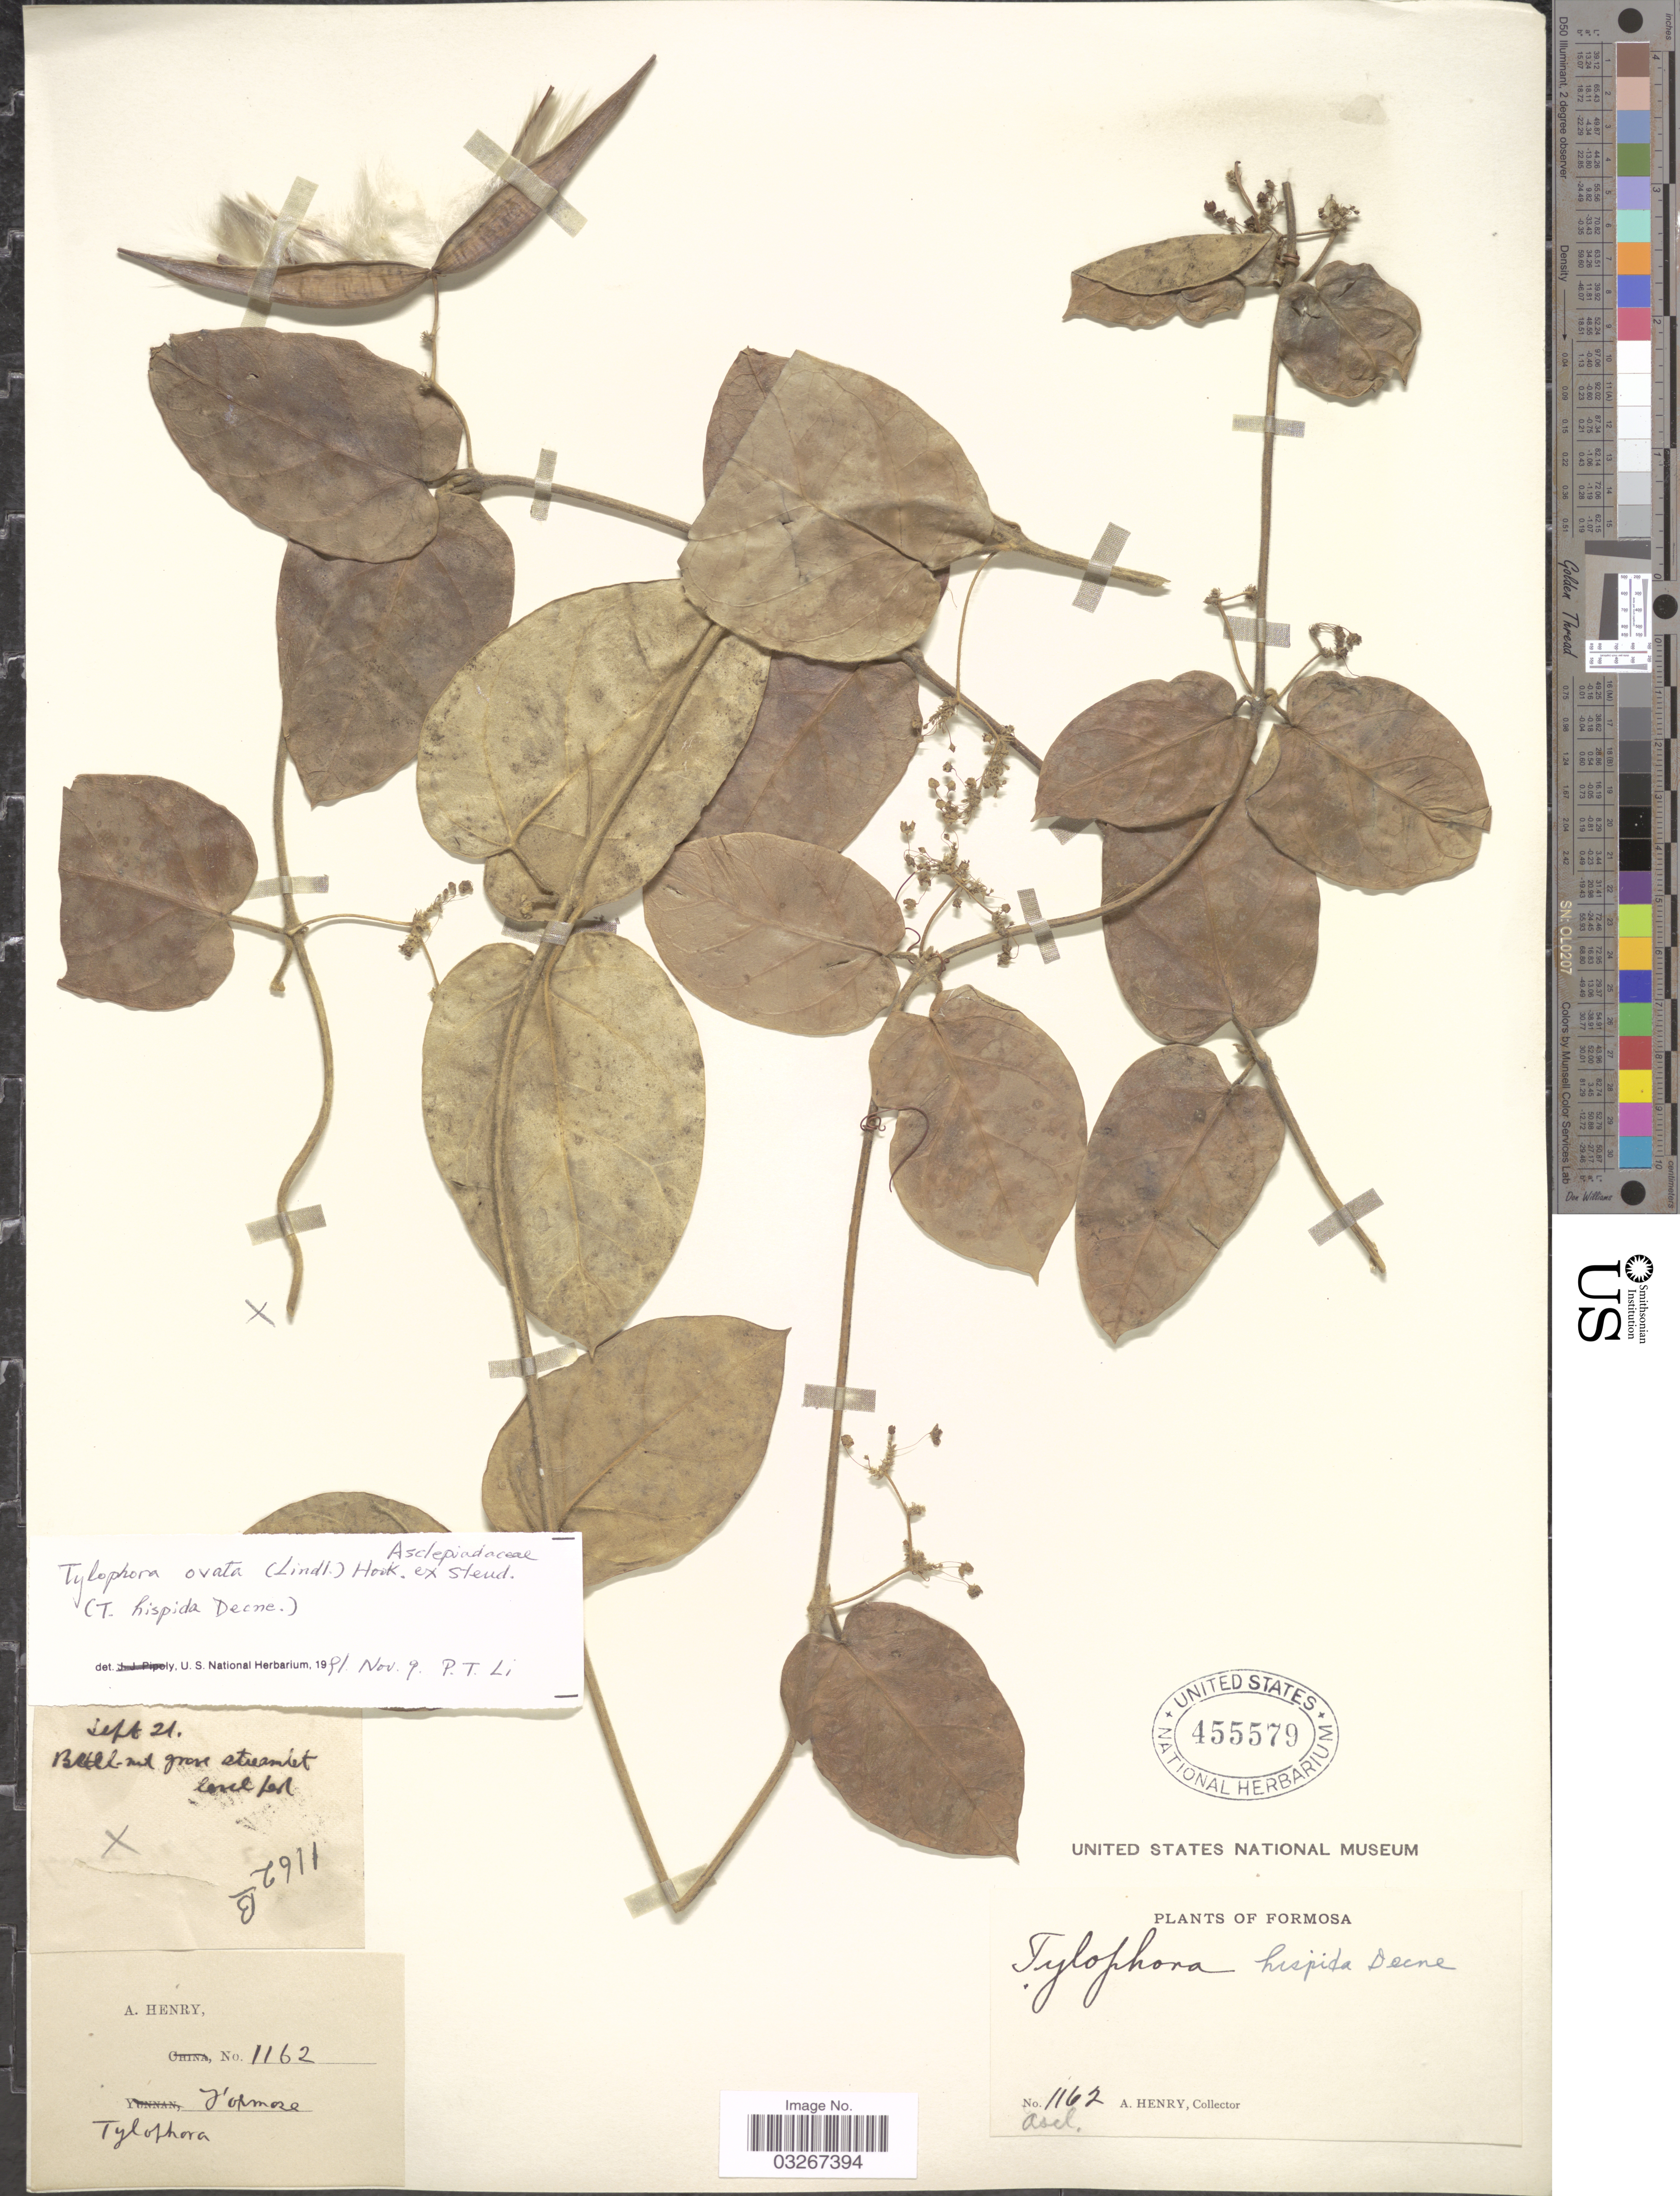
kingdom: Plantae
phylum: Tracheophyta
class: Magnoliopsida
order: Gentianales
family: Apocynaceae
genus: Tylophora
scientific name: Tylophora ovata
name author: Hook. ex Steud.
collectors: A. Henry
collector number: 1162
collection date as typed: Transcribed d/m/y: /9/21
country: Taiwan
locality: Formosa. Betel-nut grove streamlet.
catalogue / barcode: US 455579